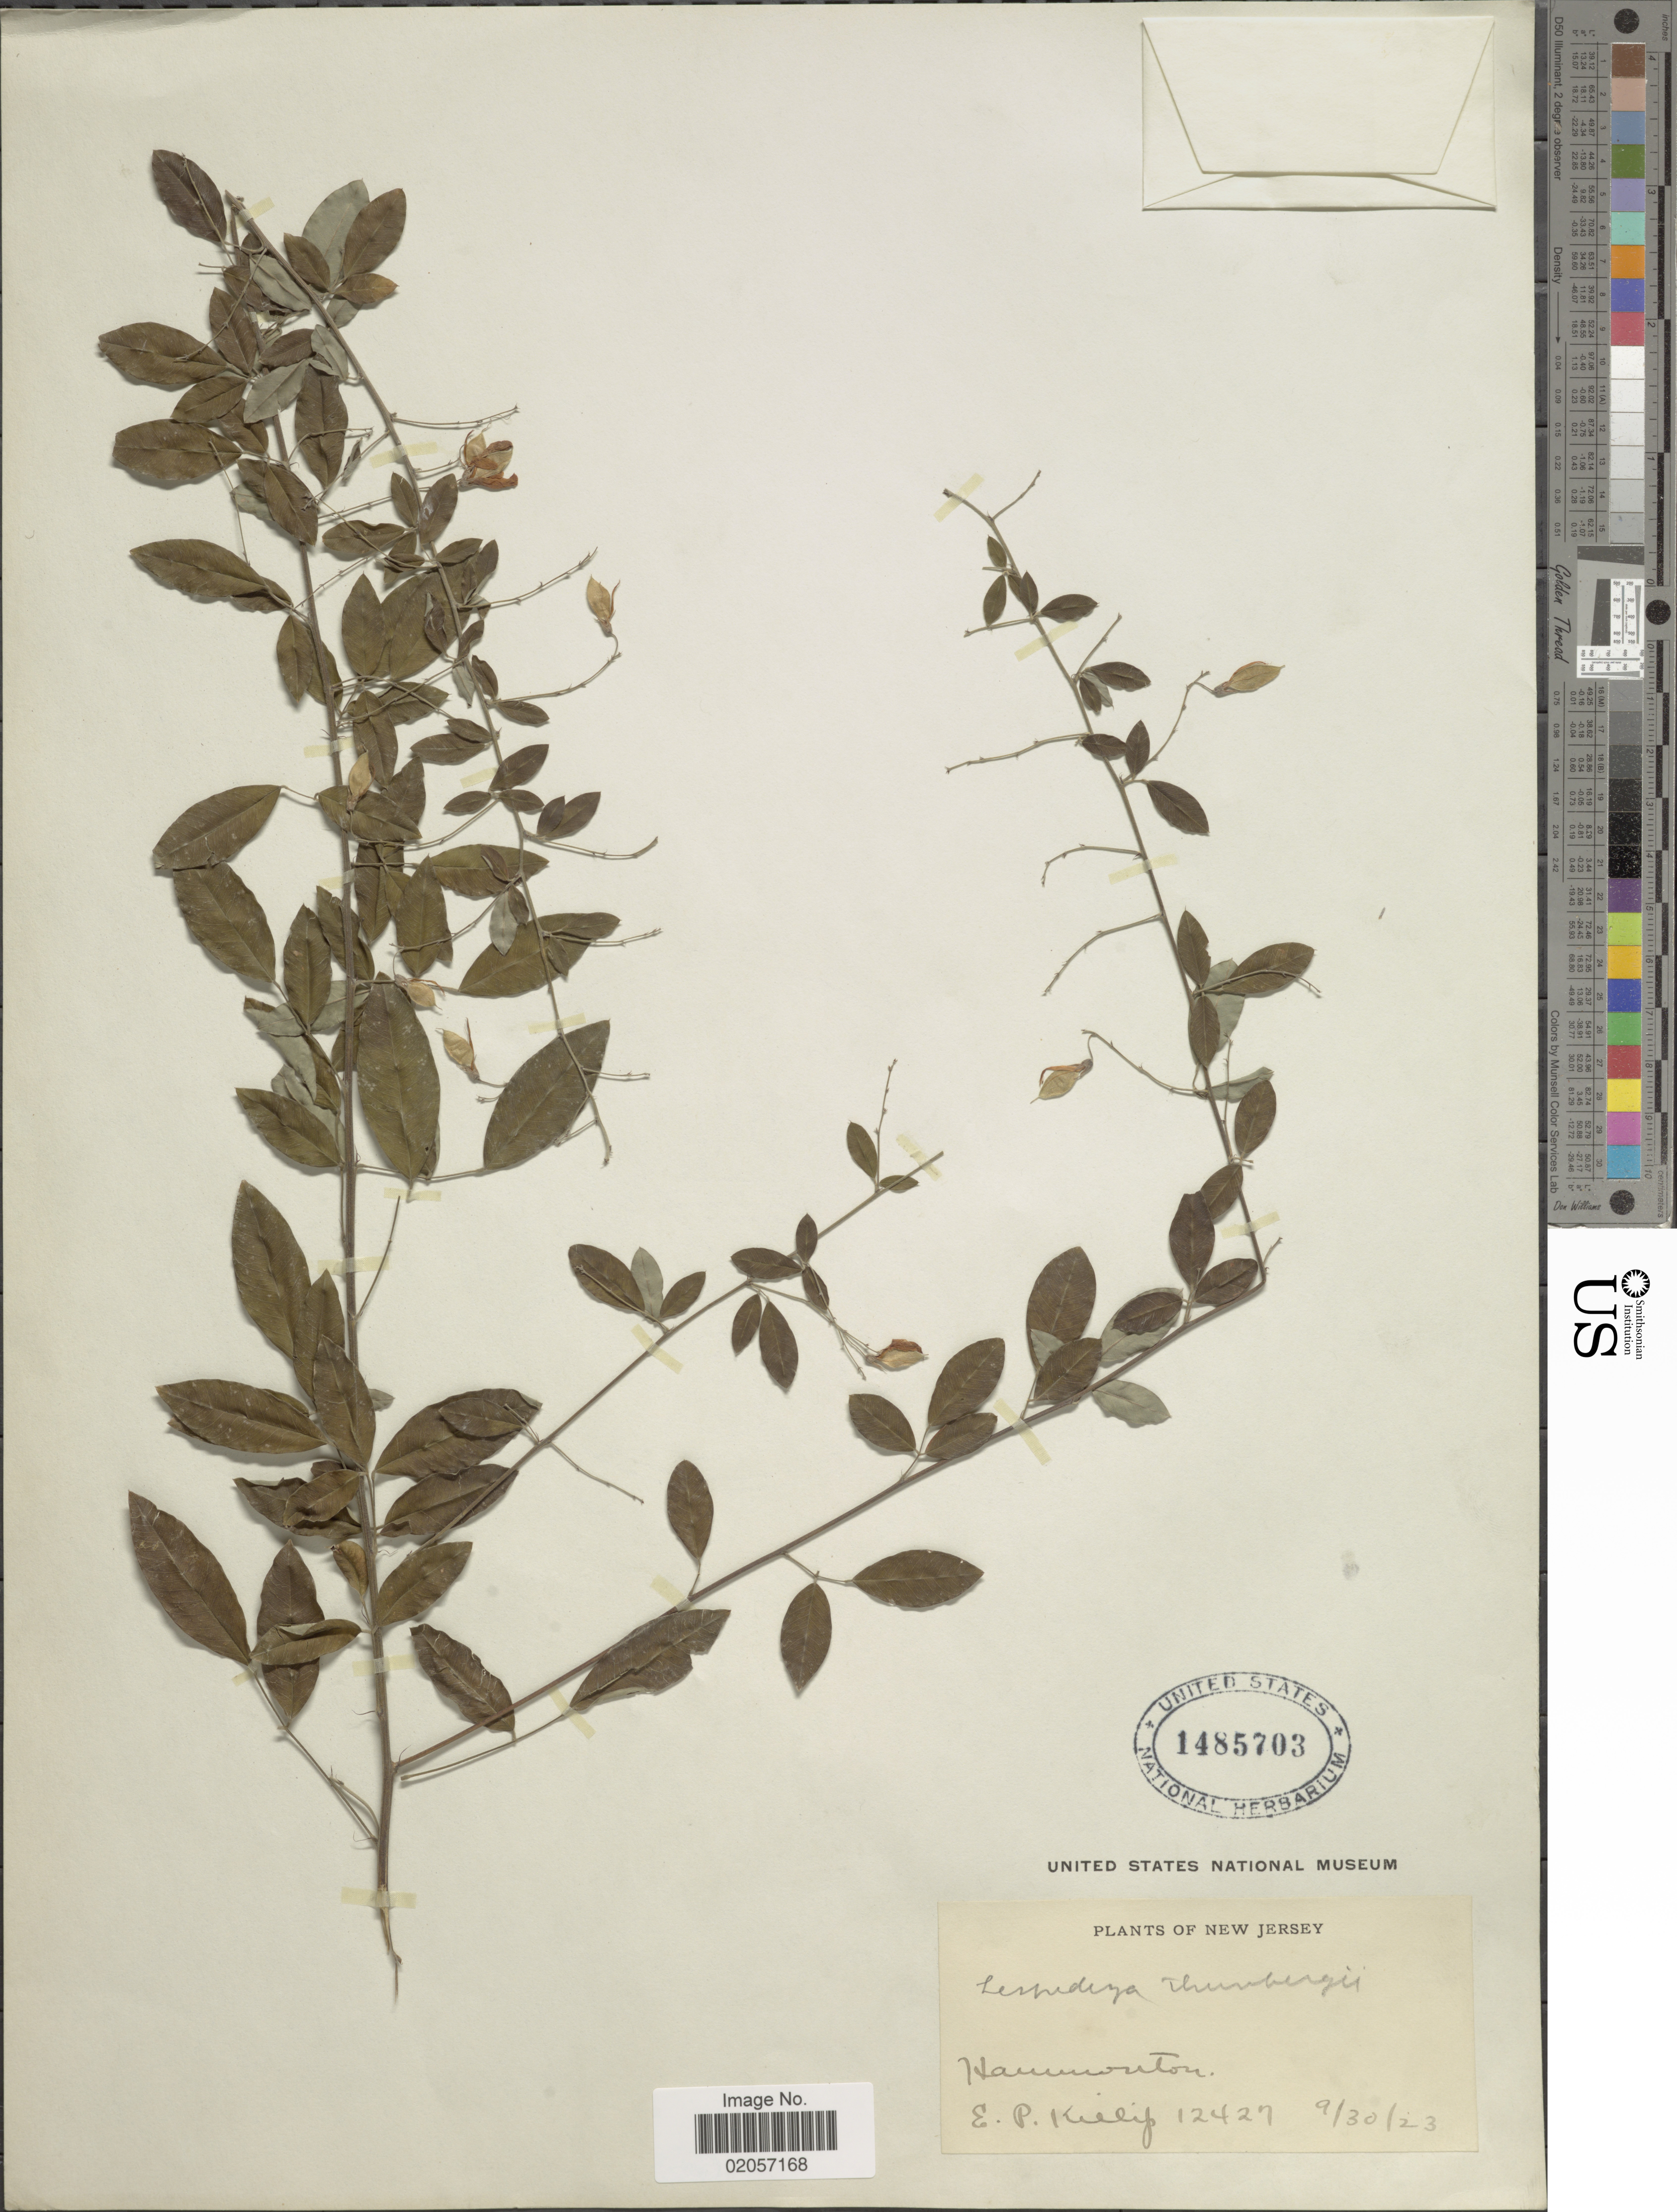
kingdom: Plantae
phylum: Tracheophyta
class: Magnoliopsida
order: Fabales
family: Fabaceae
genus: Lespedeza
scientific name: Lespedeza thunbergii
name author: (DC.) Nakai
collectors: E. P. Killip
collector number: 12427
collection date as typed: Transcribed d/m/y: 30/9/23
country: United States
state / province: New Jersey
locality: Hammonton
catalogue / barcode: US 1485703